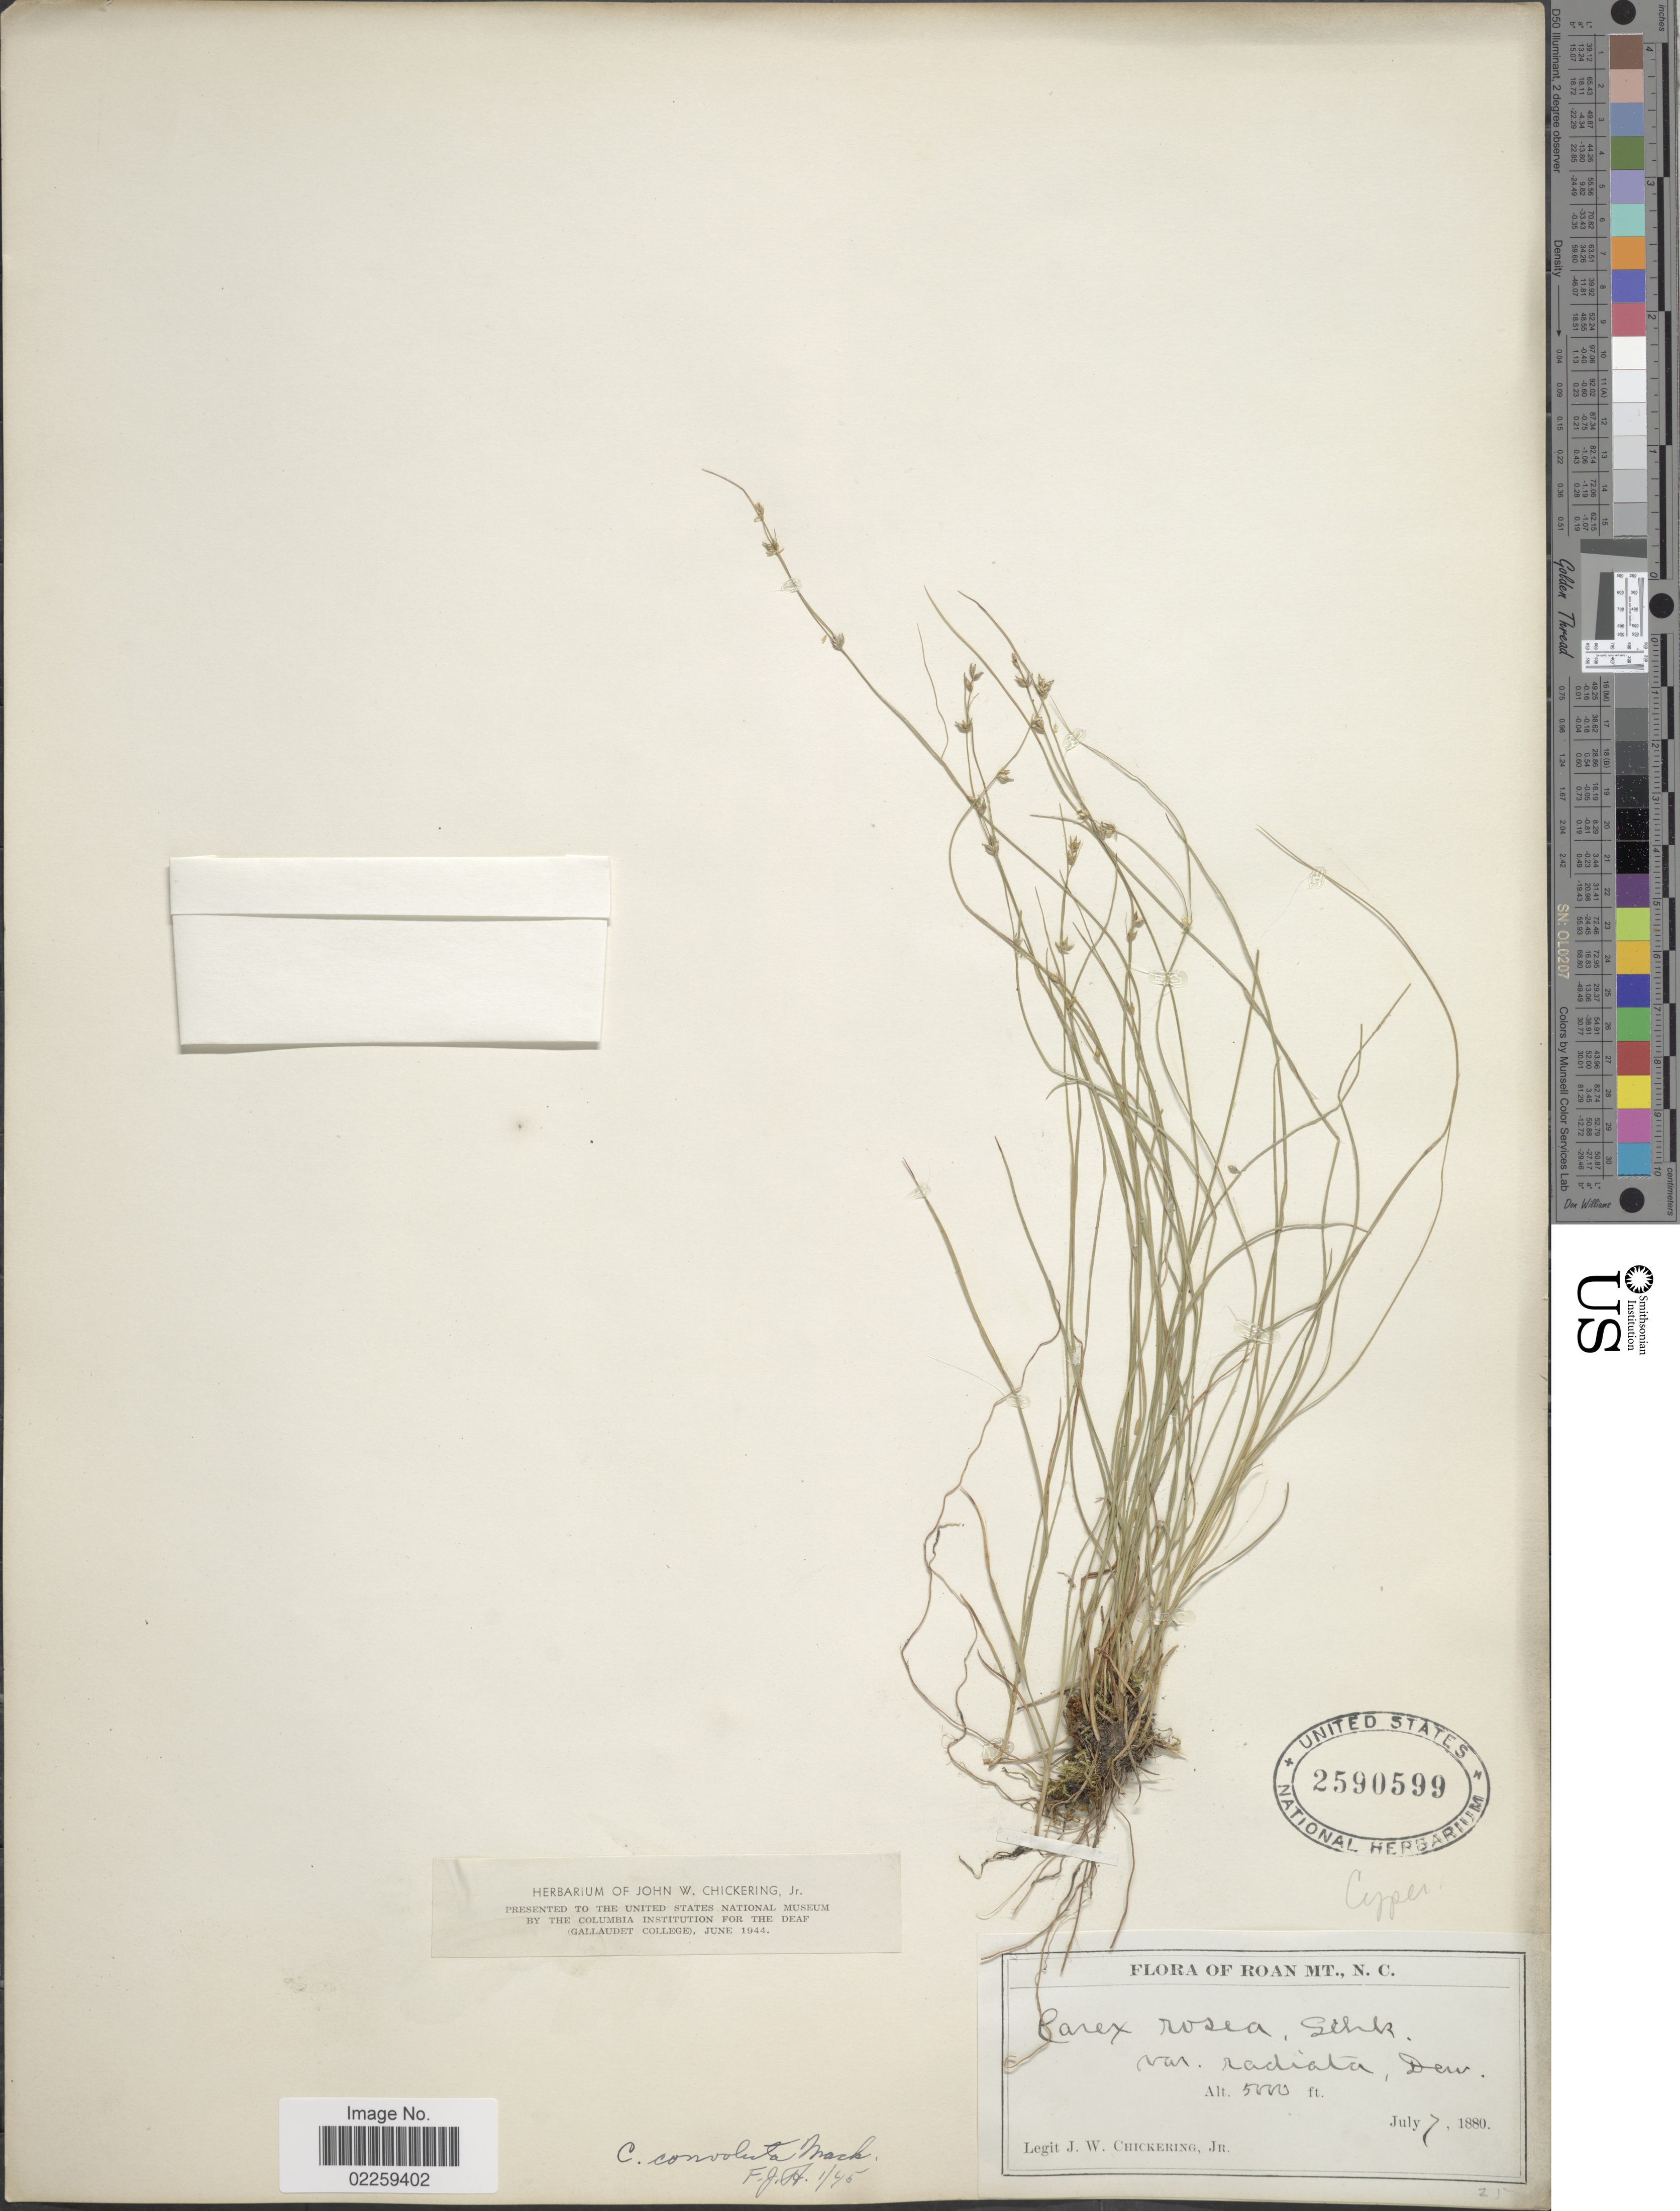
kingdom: Plantae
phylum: Tracheophyta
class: Liliopsida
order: Poales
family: Cyperaceae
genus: Carex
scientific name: Carex rosea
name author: Willd.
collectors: J. W. Chickering Jr.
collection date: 1880-07-07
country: United States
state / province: North Carolina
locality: Roan mt.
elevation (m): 1524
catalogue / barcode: US 2590599